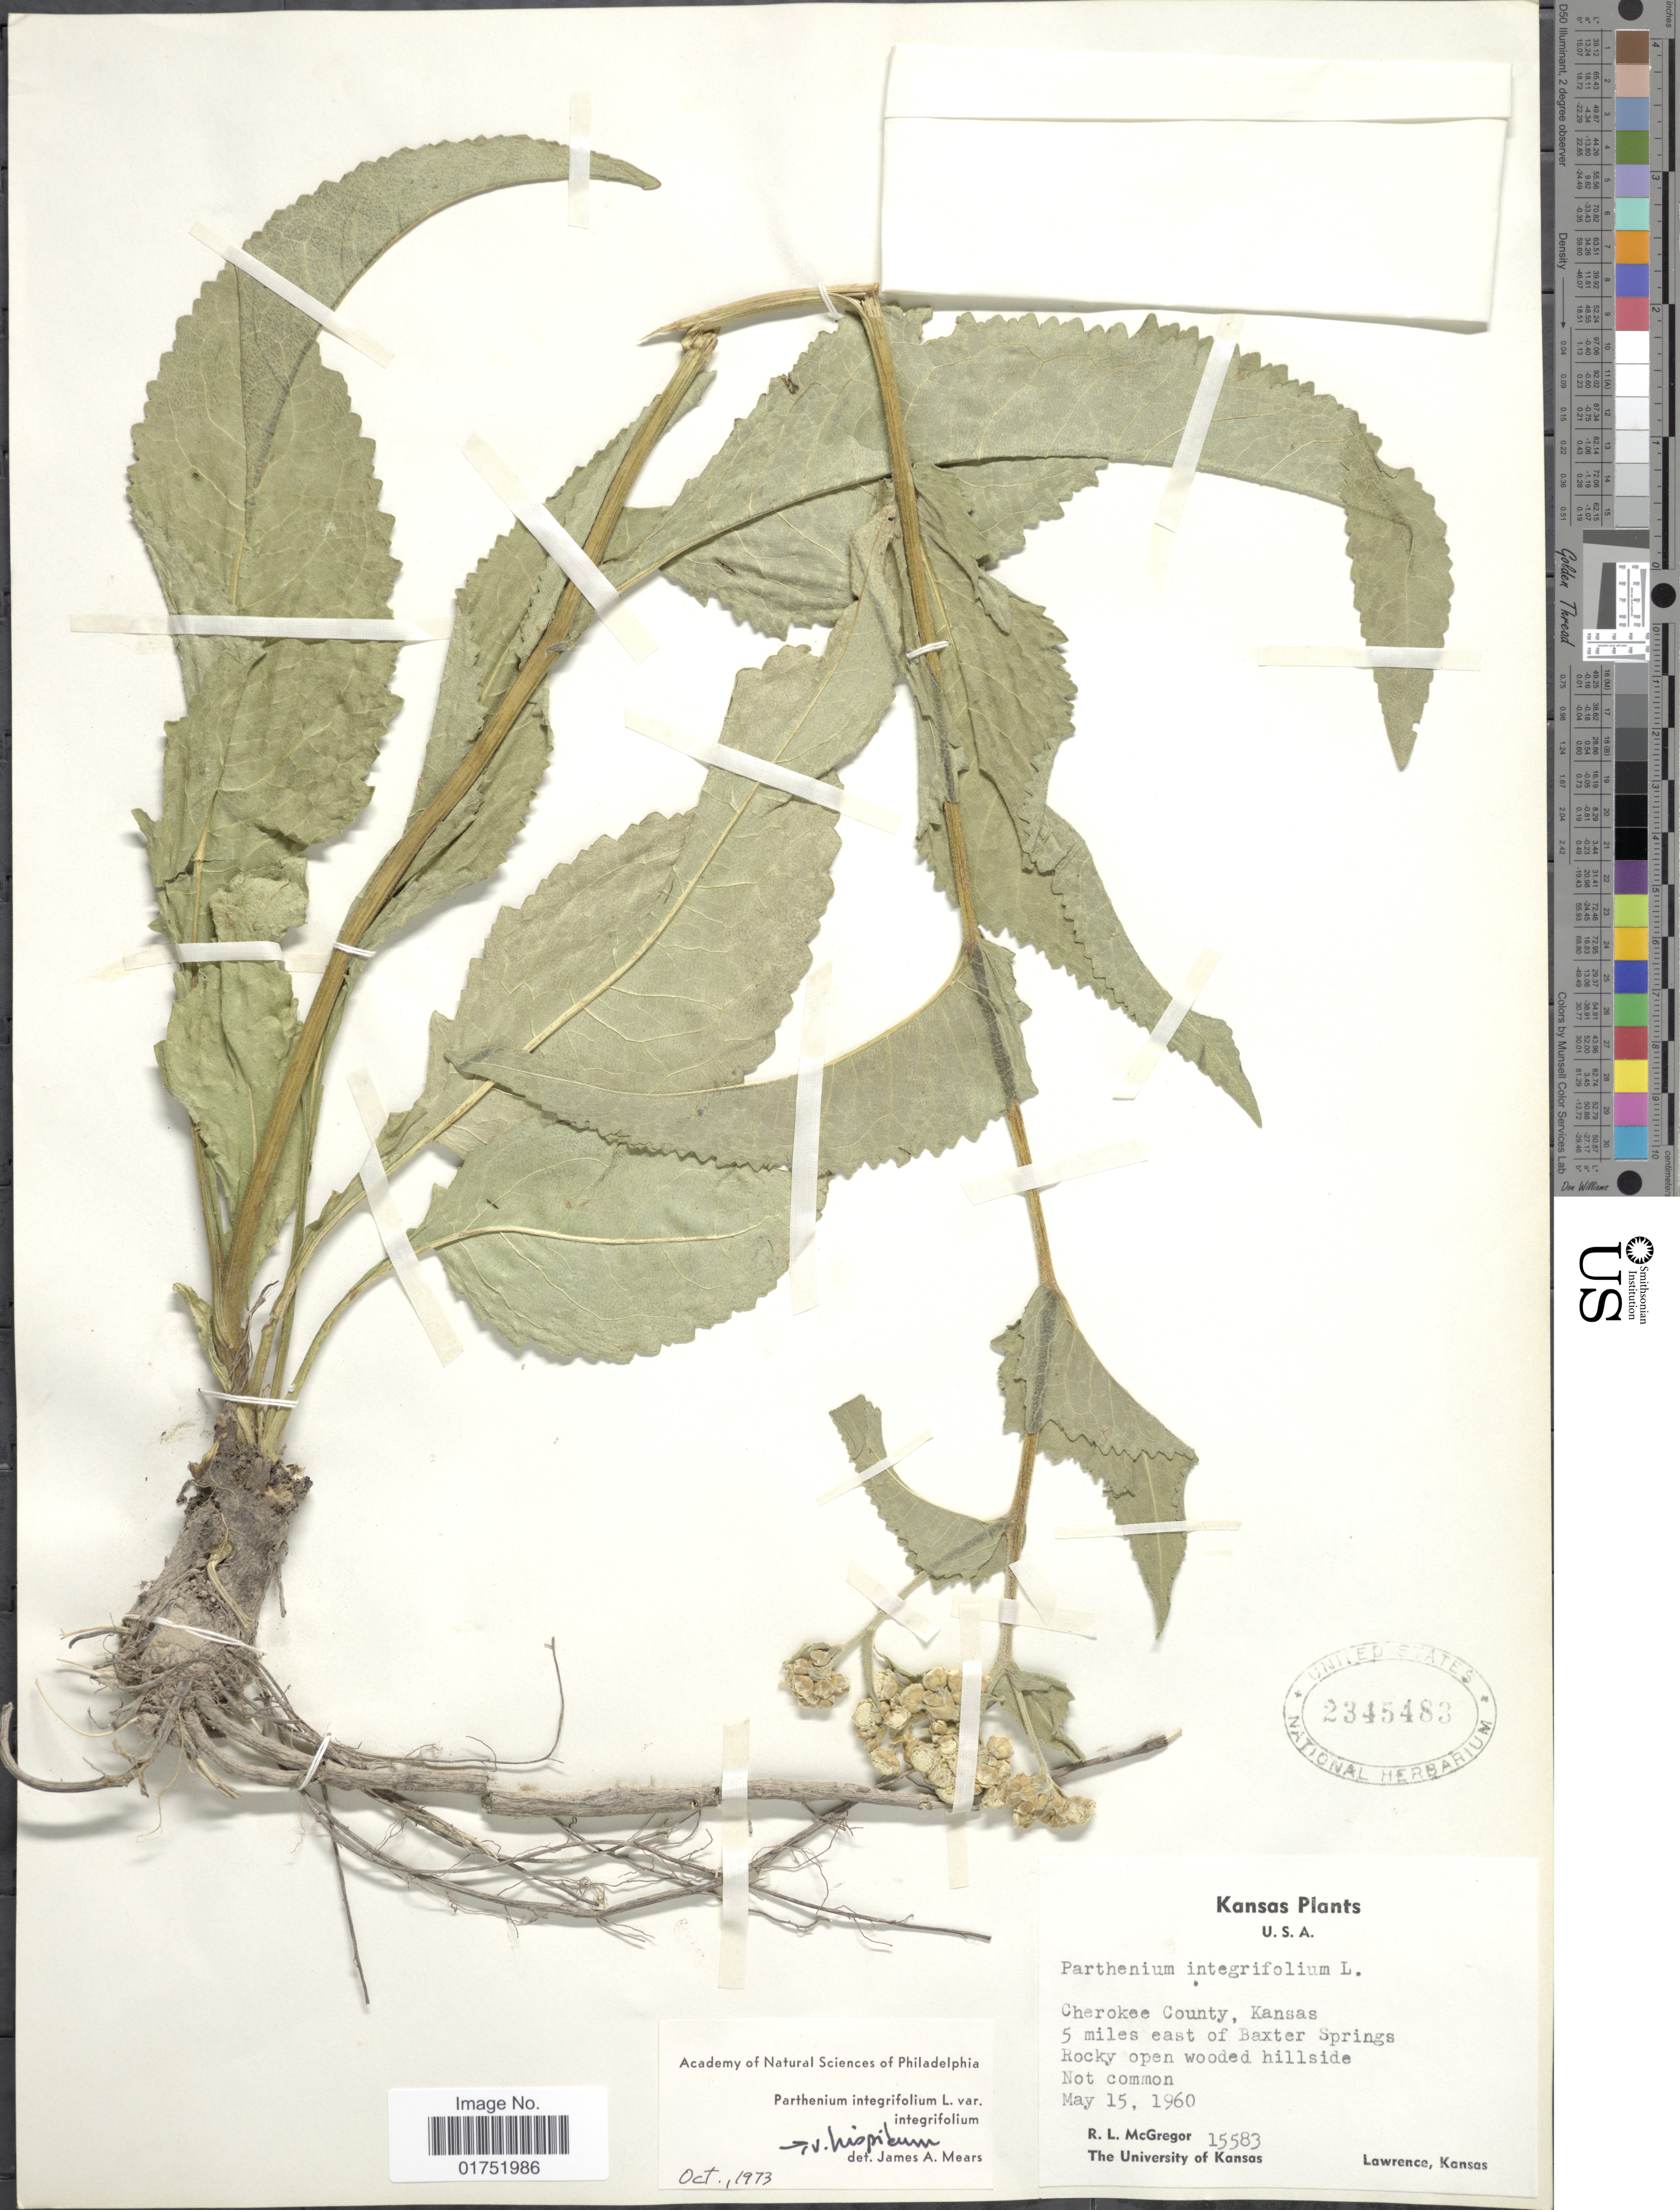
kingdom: Plantae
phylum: Tracheophyta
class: Magnoliopsida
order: Asterales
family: Asteraceae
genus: Parthenium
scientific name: Parthenium integrifolium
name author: L.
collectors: R. McGregor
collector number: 15583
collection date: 1960-05-15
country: United States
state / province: Kansas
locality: U.S.A., Cherokee County, 5 miles east of Baxter Springs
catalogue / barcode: US 2345483